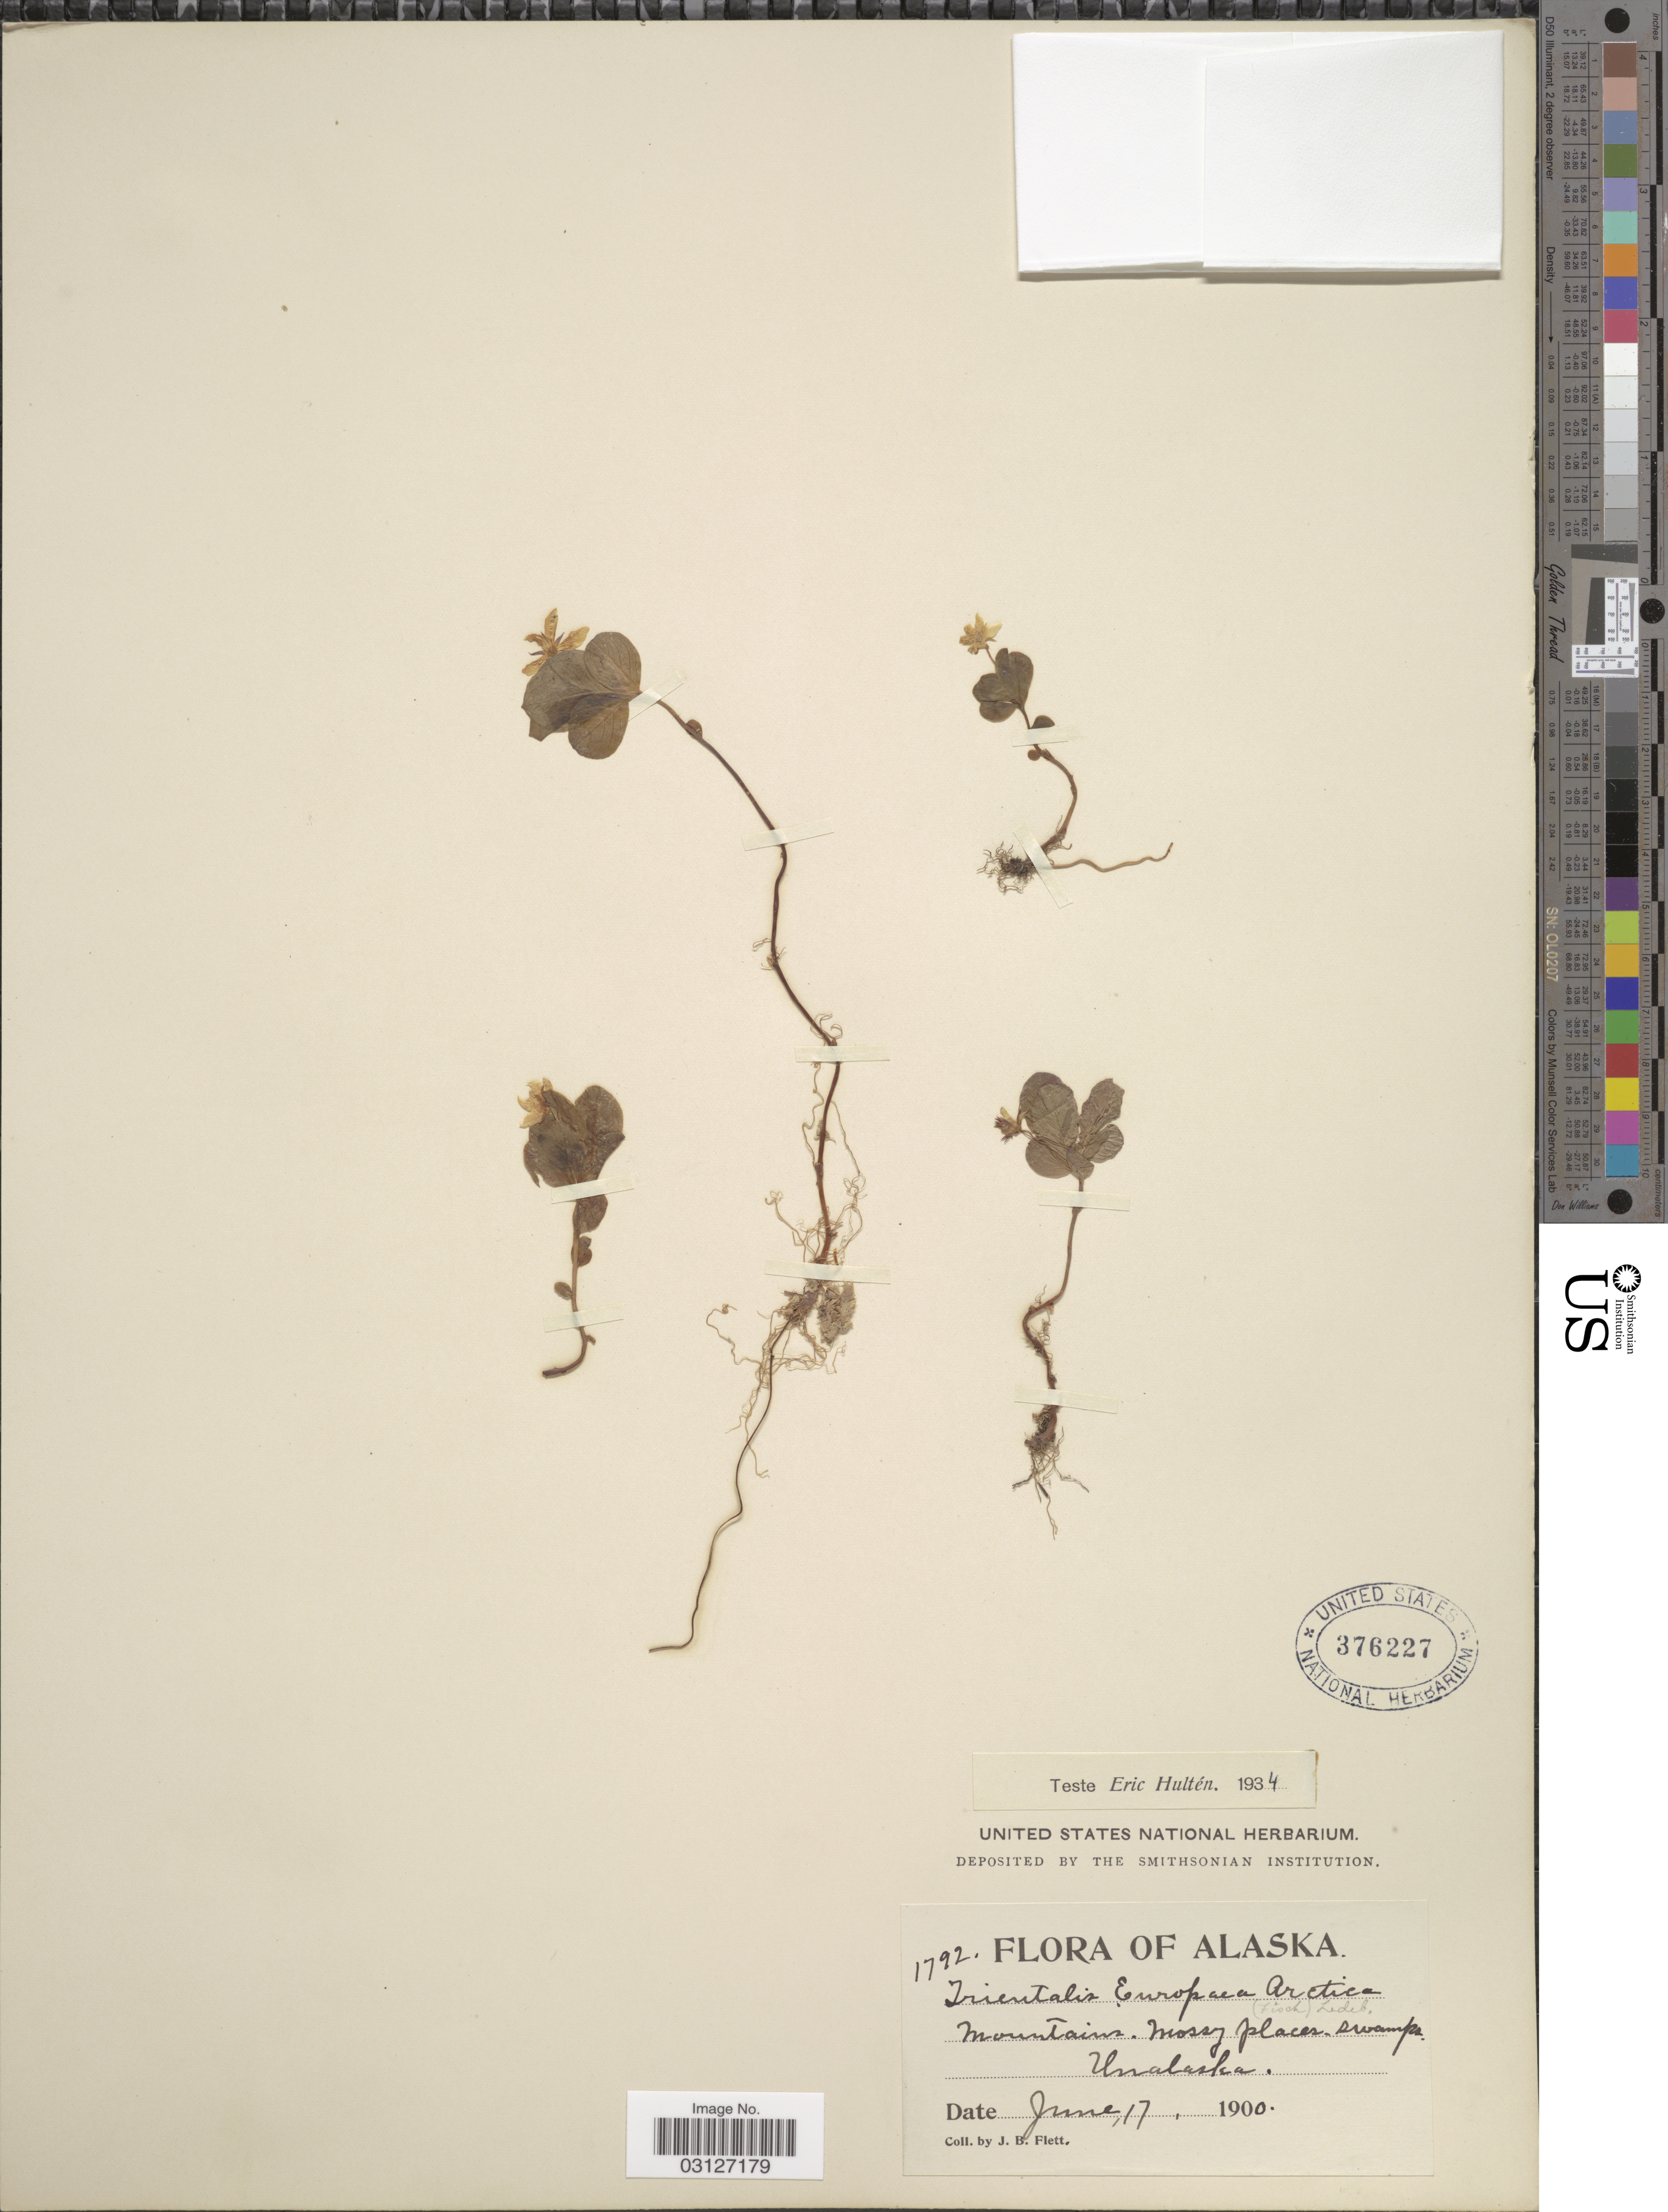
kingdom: Plantae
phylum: Tracheophyta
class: Magnoliopsida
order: Ericales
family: Primulaceae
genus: Trientalis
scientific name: Trientalis europaea subsp. arctica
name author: (Fisch. ex Hook.) Hultén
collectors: J. Flett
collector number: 1792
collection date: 1900-06-17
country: United States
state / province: Alaska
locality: Unalaska.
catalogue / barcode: US 376227